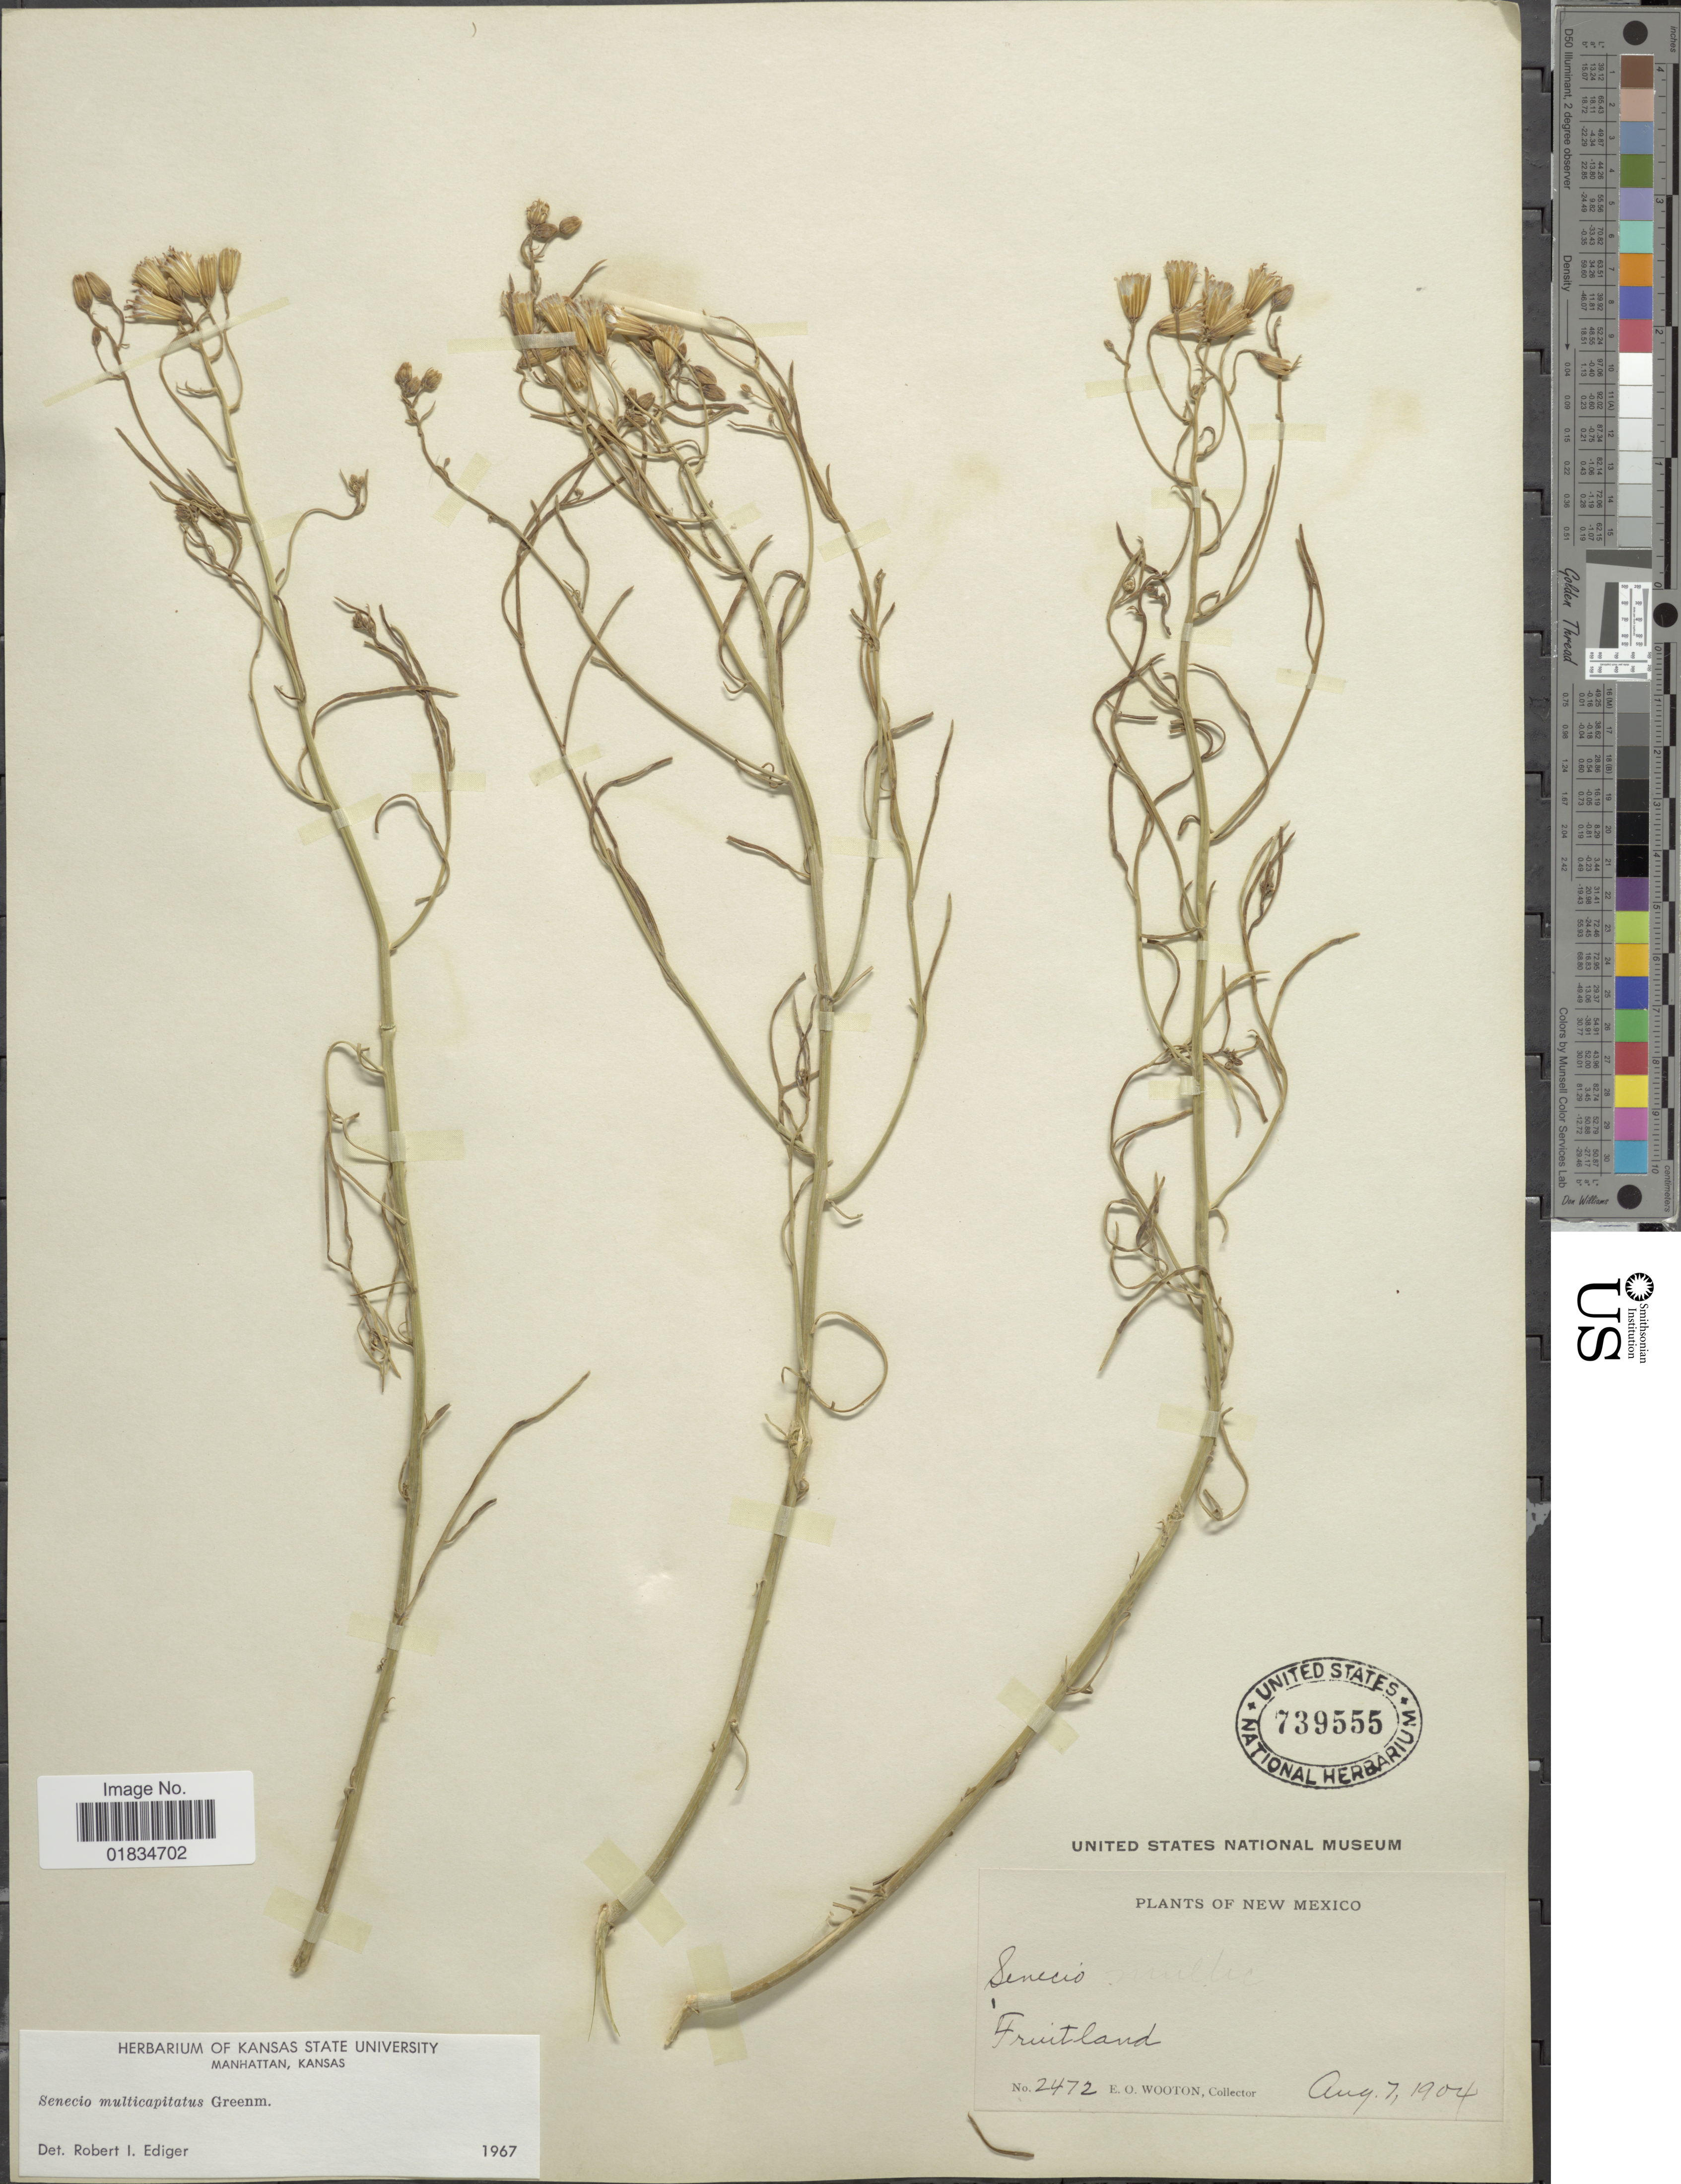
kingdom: Plantae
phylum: Tracheophyta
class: Magnoliopsida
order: Asterales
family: Asteraceae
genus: Senecio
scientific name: Senecio multicapitatus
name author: Greenm.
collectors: E. O. Wooton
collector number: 2472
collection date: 1904-08-07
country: United States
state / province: New Mexico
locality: Fruitland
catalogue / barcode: US 739555